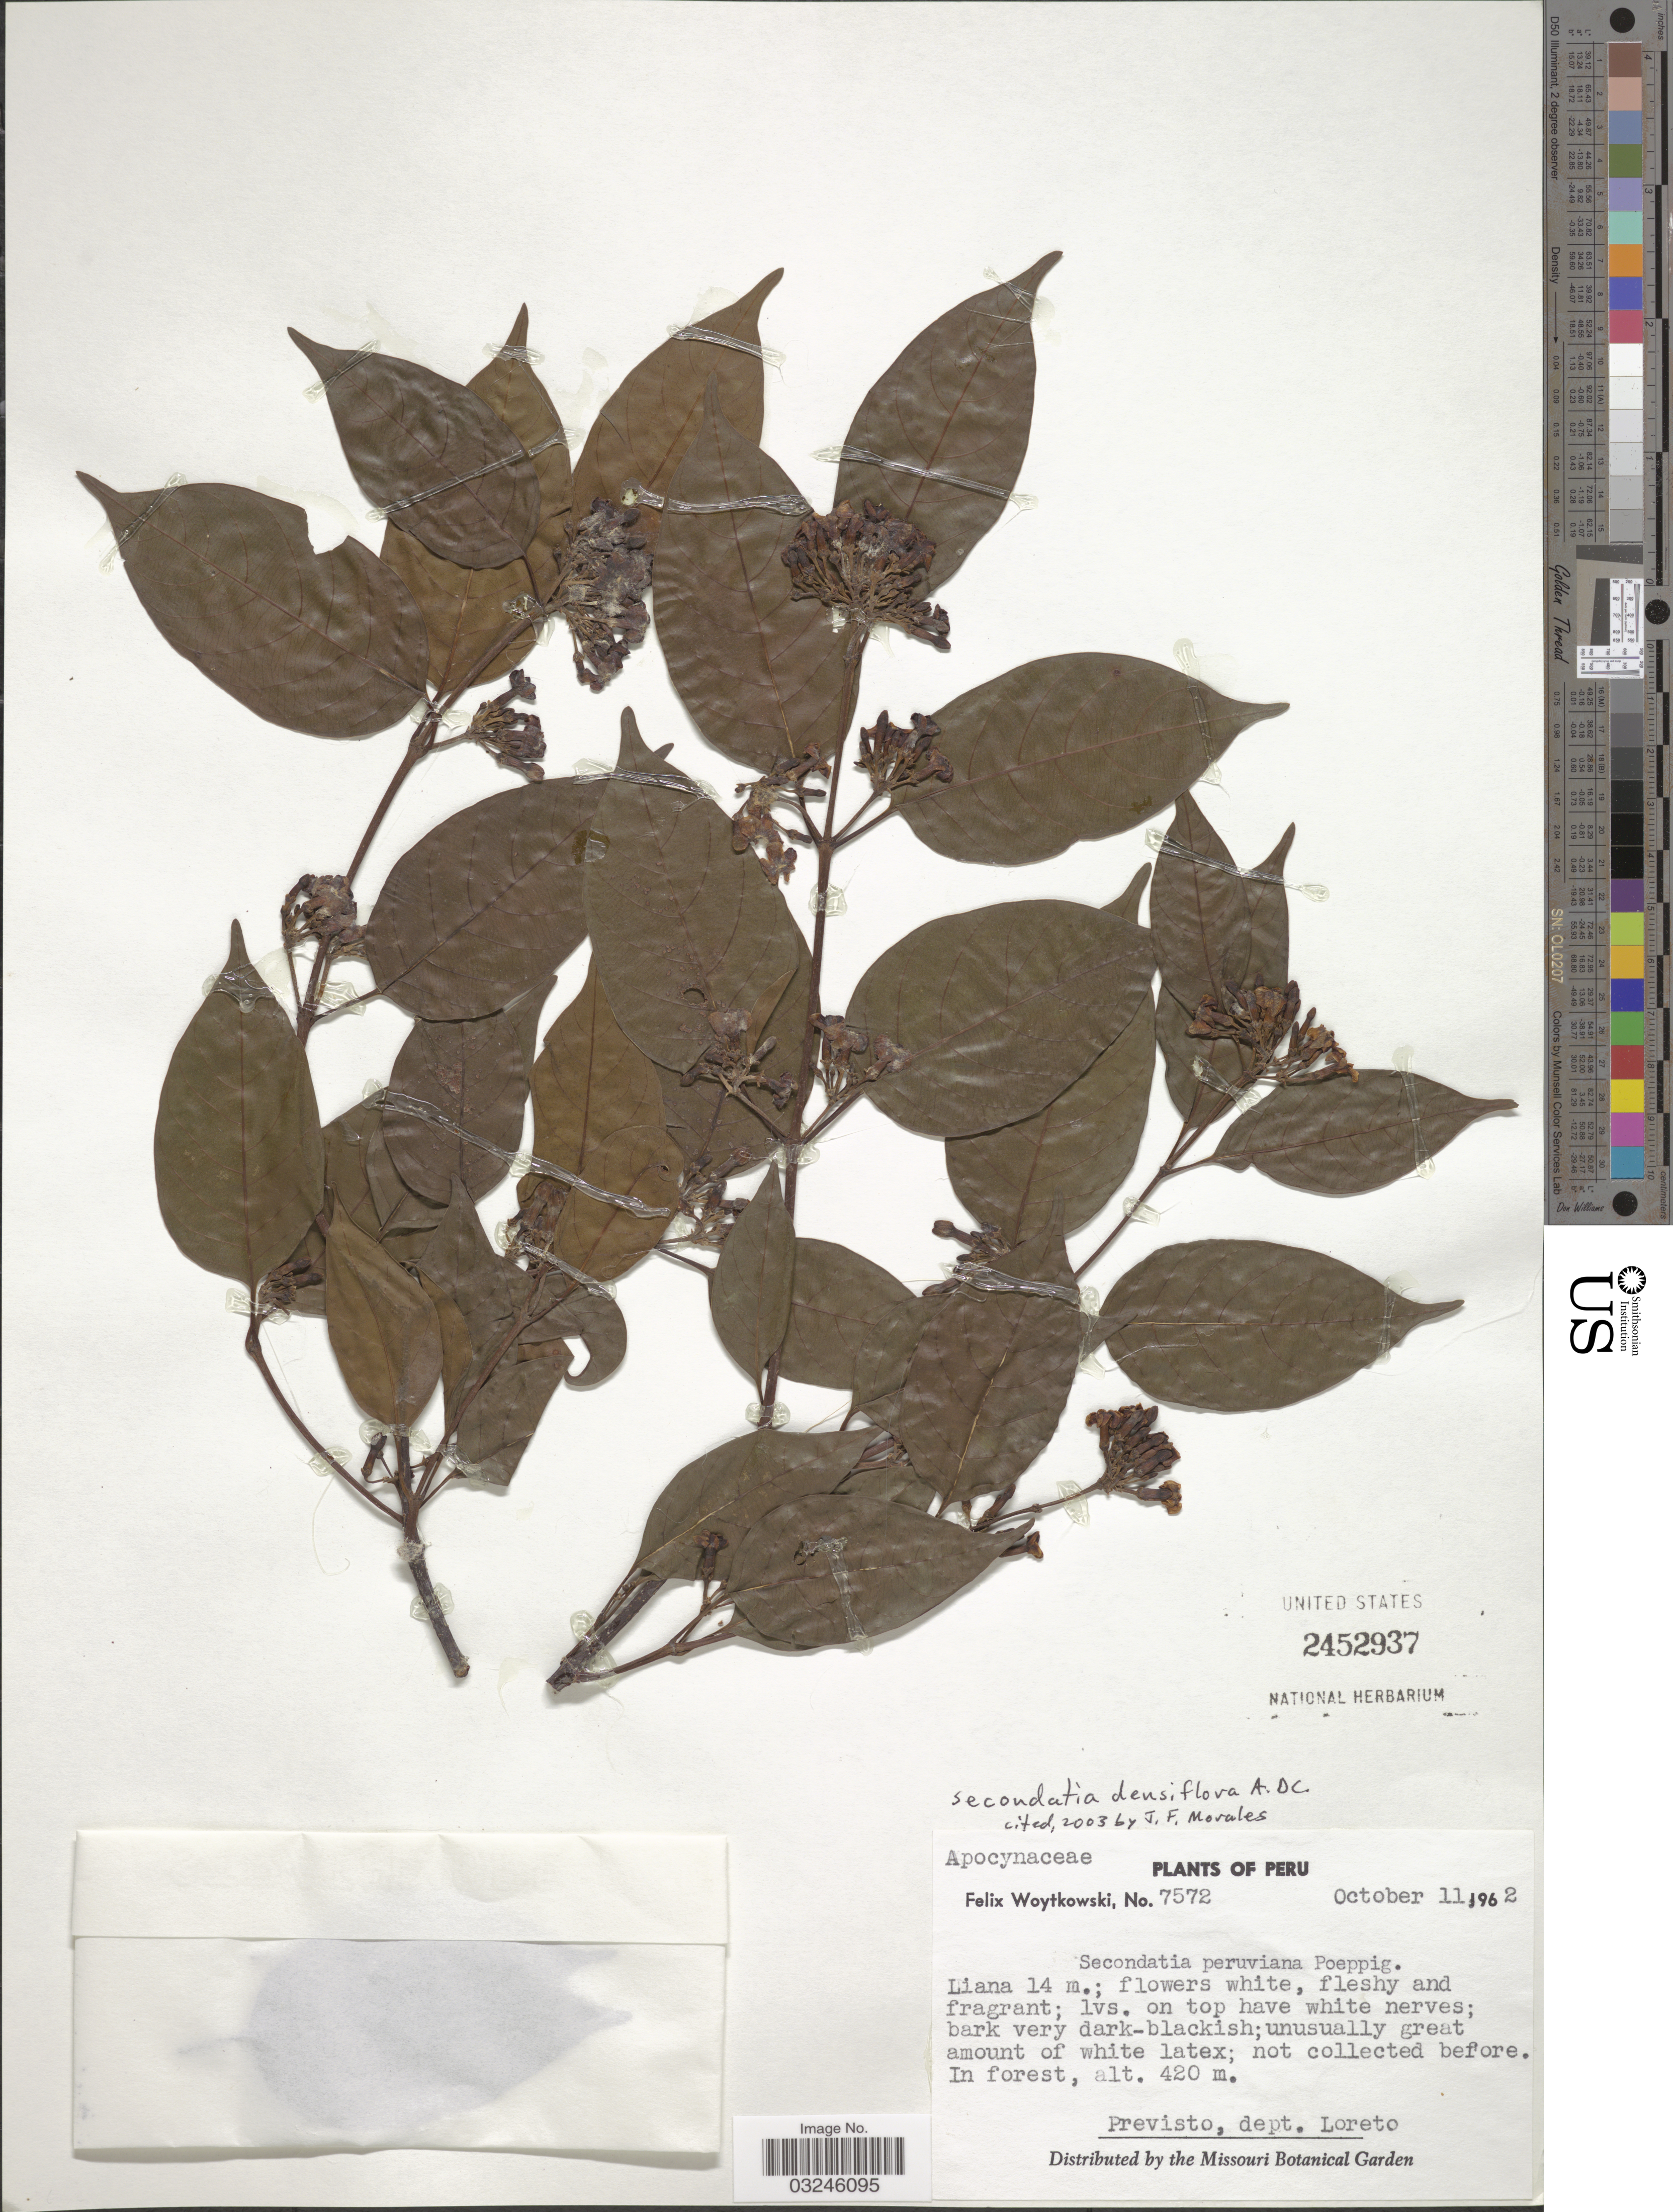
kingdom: Plantae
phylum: Tracheophyta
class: Magnoliopsida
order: Gentianales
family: Apocynaceae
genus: Secondatia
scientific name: Secondatia densiflora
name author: A. DC.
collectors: F. Woytkowski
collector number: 7572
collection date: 1962-10-11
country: Peru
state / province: Loreto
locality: Previsto, dept. Loreto.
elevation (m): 420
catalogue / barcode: US 2452937